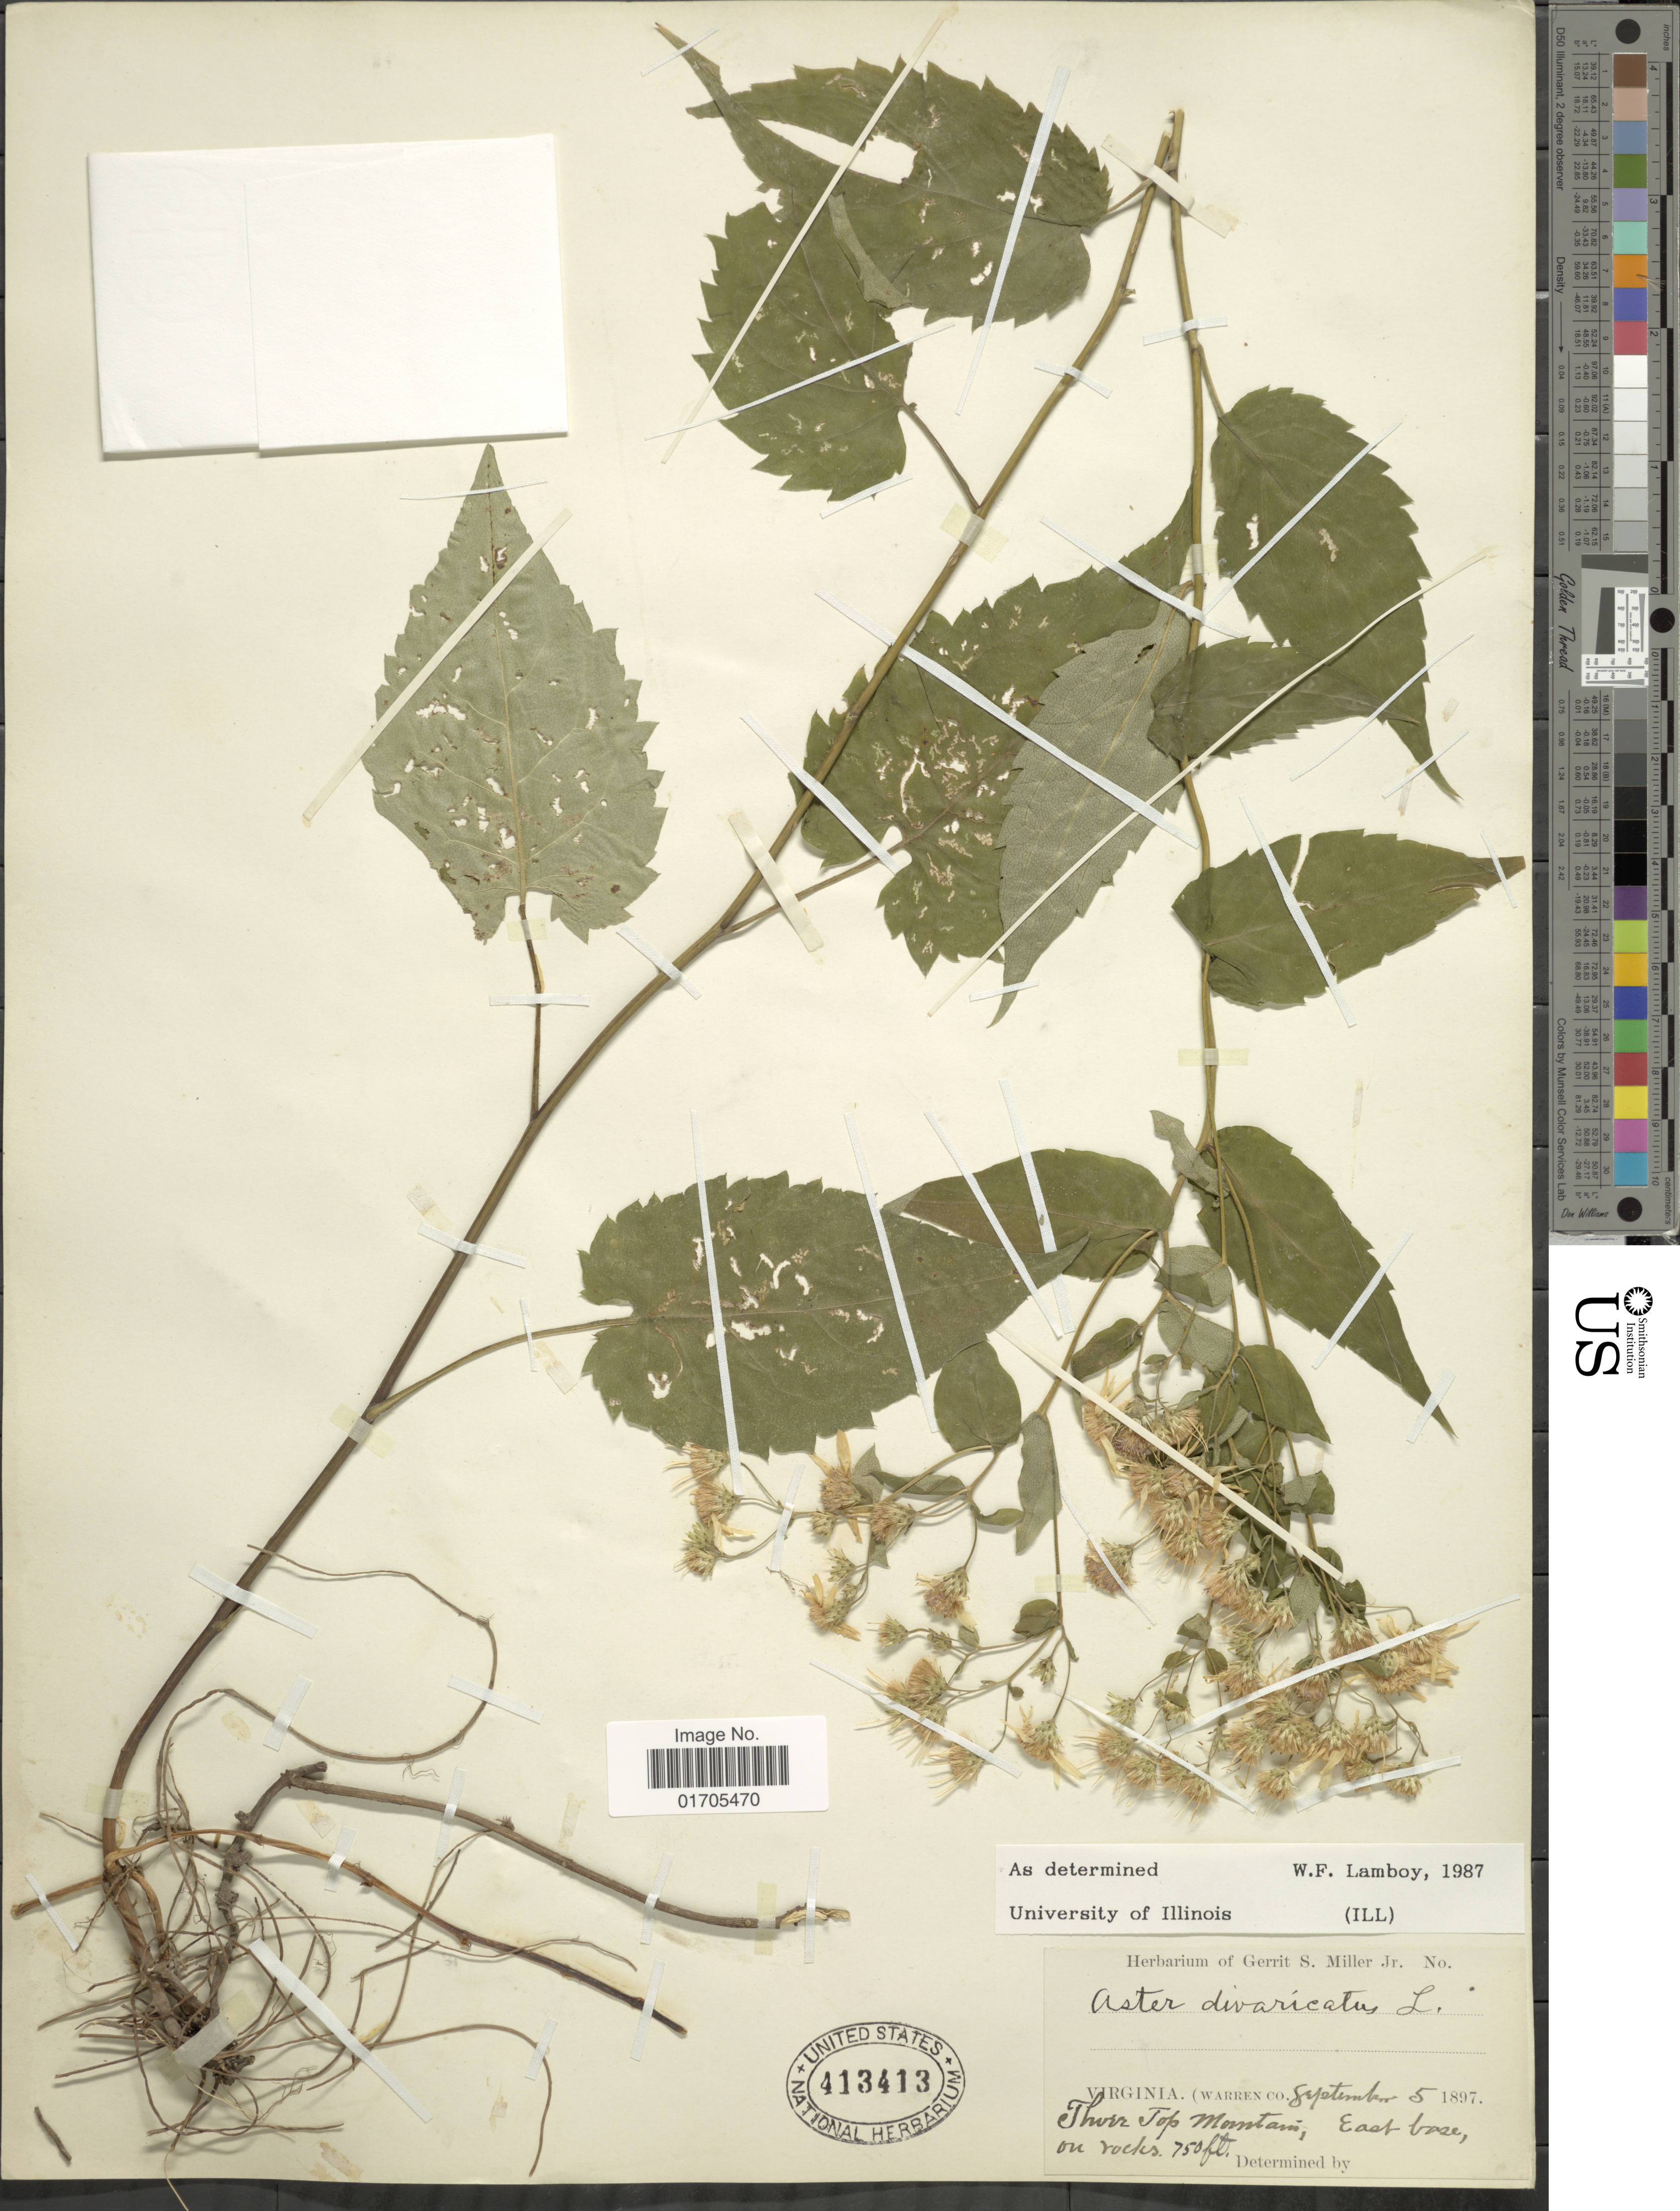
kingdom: Plantae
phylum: Tracheophyta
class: Magnoliopsida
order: Asterales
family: Asteraceae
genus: Eurybia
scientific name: Eurybia divaricata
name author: (L.) G.L. Nesom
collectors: ex herb. Gerrit S. Miller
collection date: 1897-09-05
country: United States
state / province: Virginia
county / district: Warren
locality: Virginia. (Warren Co.). Thoir Top Mountains, East base, on rocks.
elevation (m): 229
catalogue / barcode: US 413413